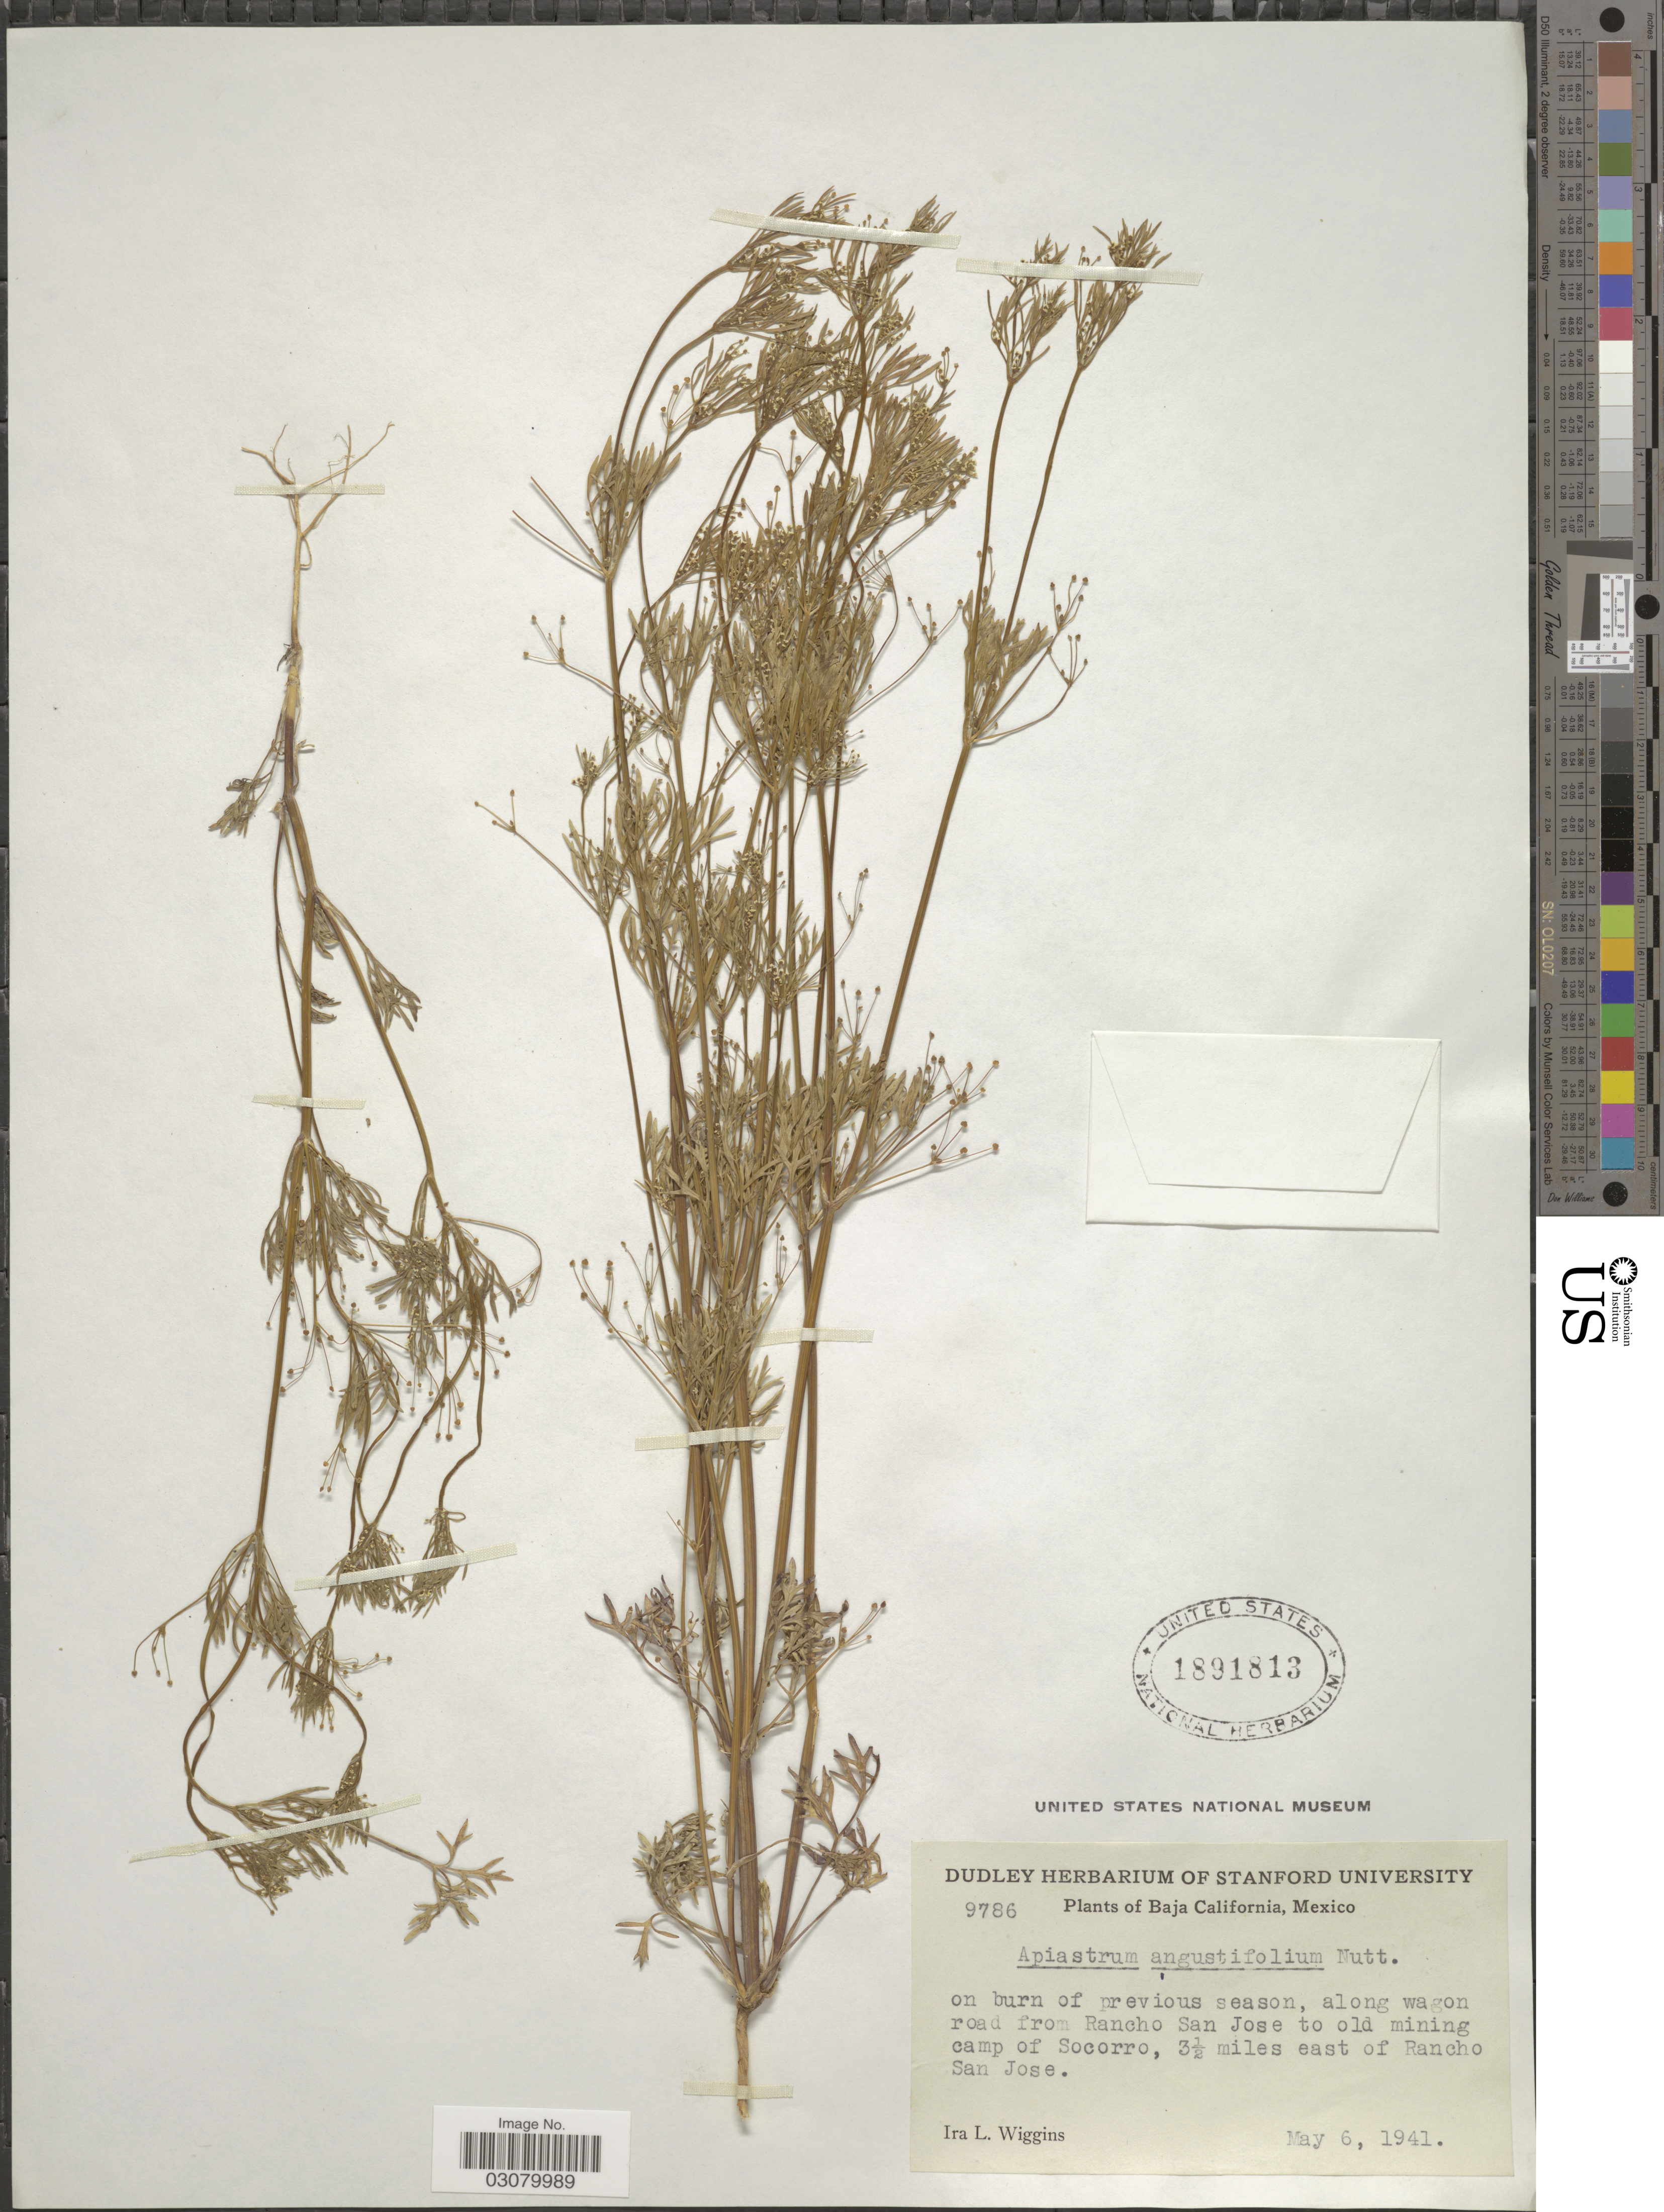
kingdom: Plantae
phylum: Tracheophyta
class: Magnoliopsida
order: Apiales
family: Apiaceae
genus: Apiastrum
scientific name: Apiastrum angustifolium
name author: Nutt.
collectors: I. L. Wiggins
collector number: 9786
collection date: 1941-05-06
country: Mexico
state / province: Baja California Norte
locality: Along wagon road from Rancho San Jose to old mining camp of Socorro, 3.5 miles east of Rancho San Jose.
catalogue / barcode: US 1891813